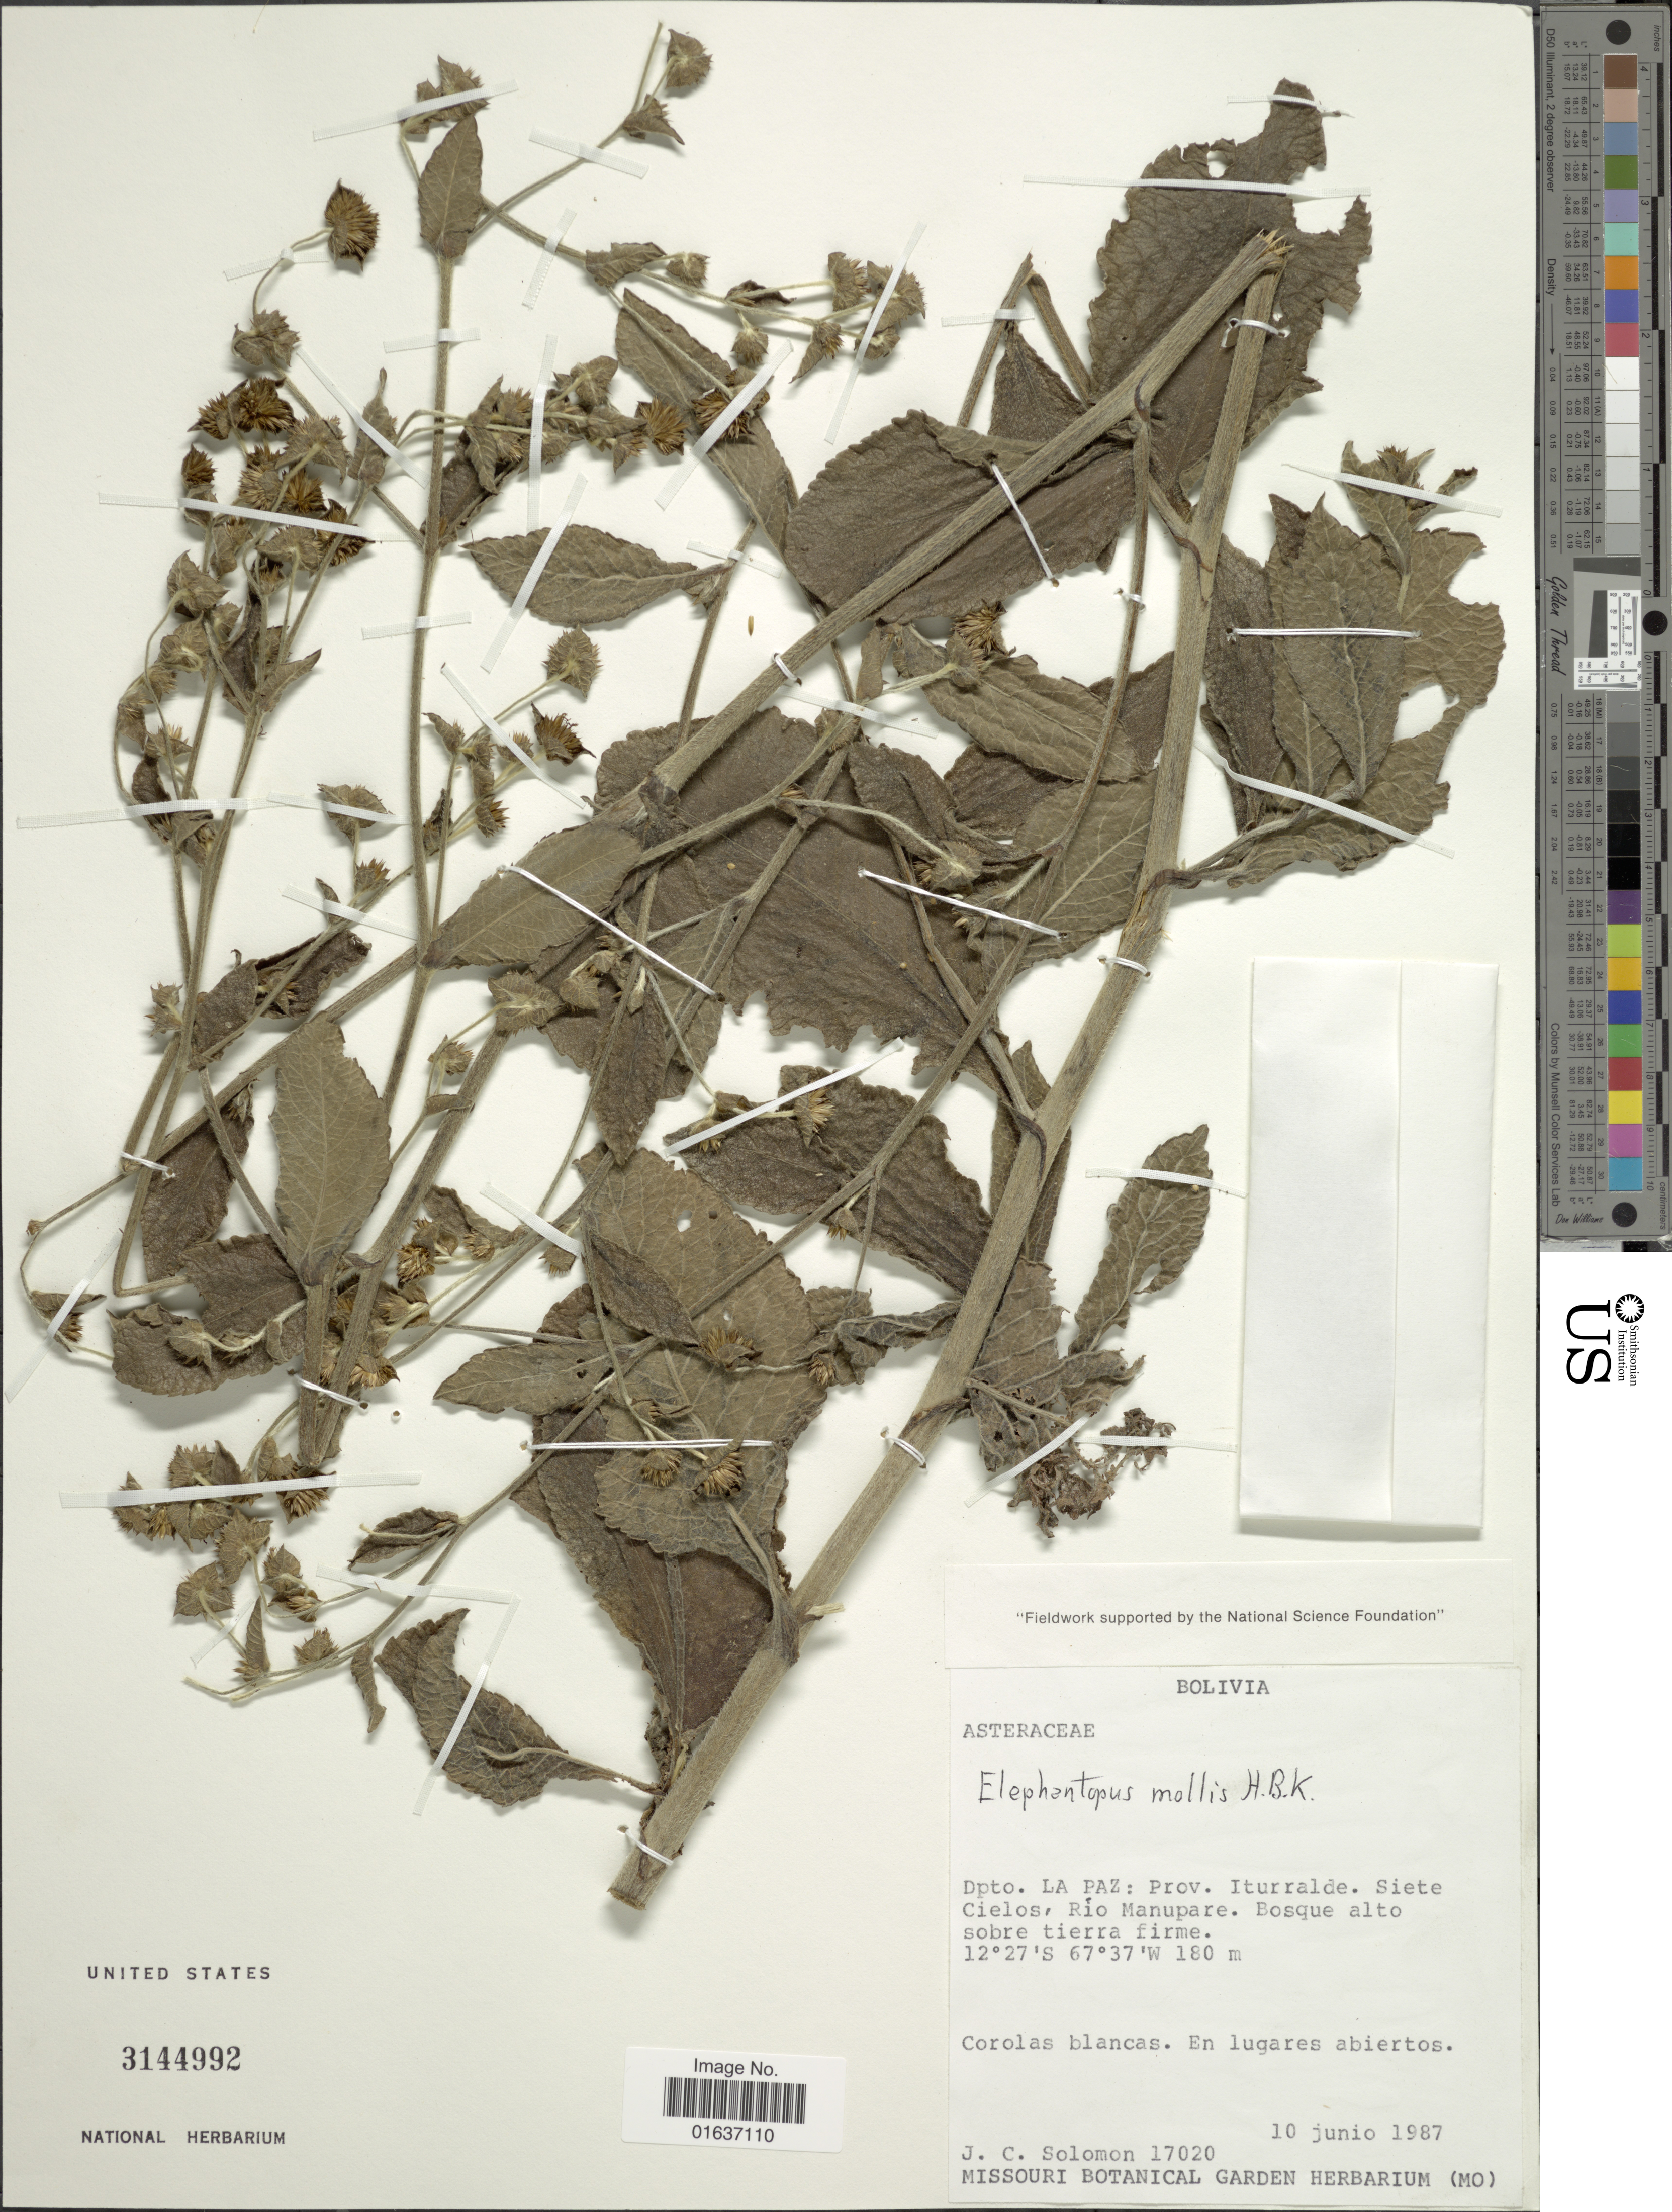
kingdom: Plantae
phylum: Tracheophyta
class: Magnoliopsida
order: Asterales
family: Asteraceae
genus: Elephantopus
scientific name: Elephantopus mollis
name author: Kunth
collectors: J. C. Solomon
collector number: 17020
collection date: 1987-06-10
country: Bolivia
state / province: La Paz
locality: Prov. Iturralde, Siete Cielos, Río Manupare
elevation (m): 180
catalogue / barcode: US 3144992